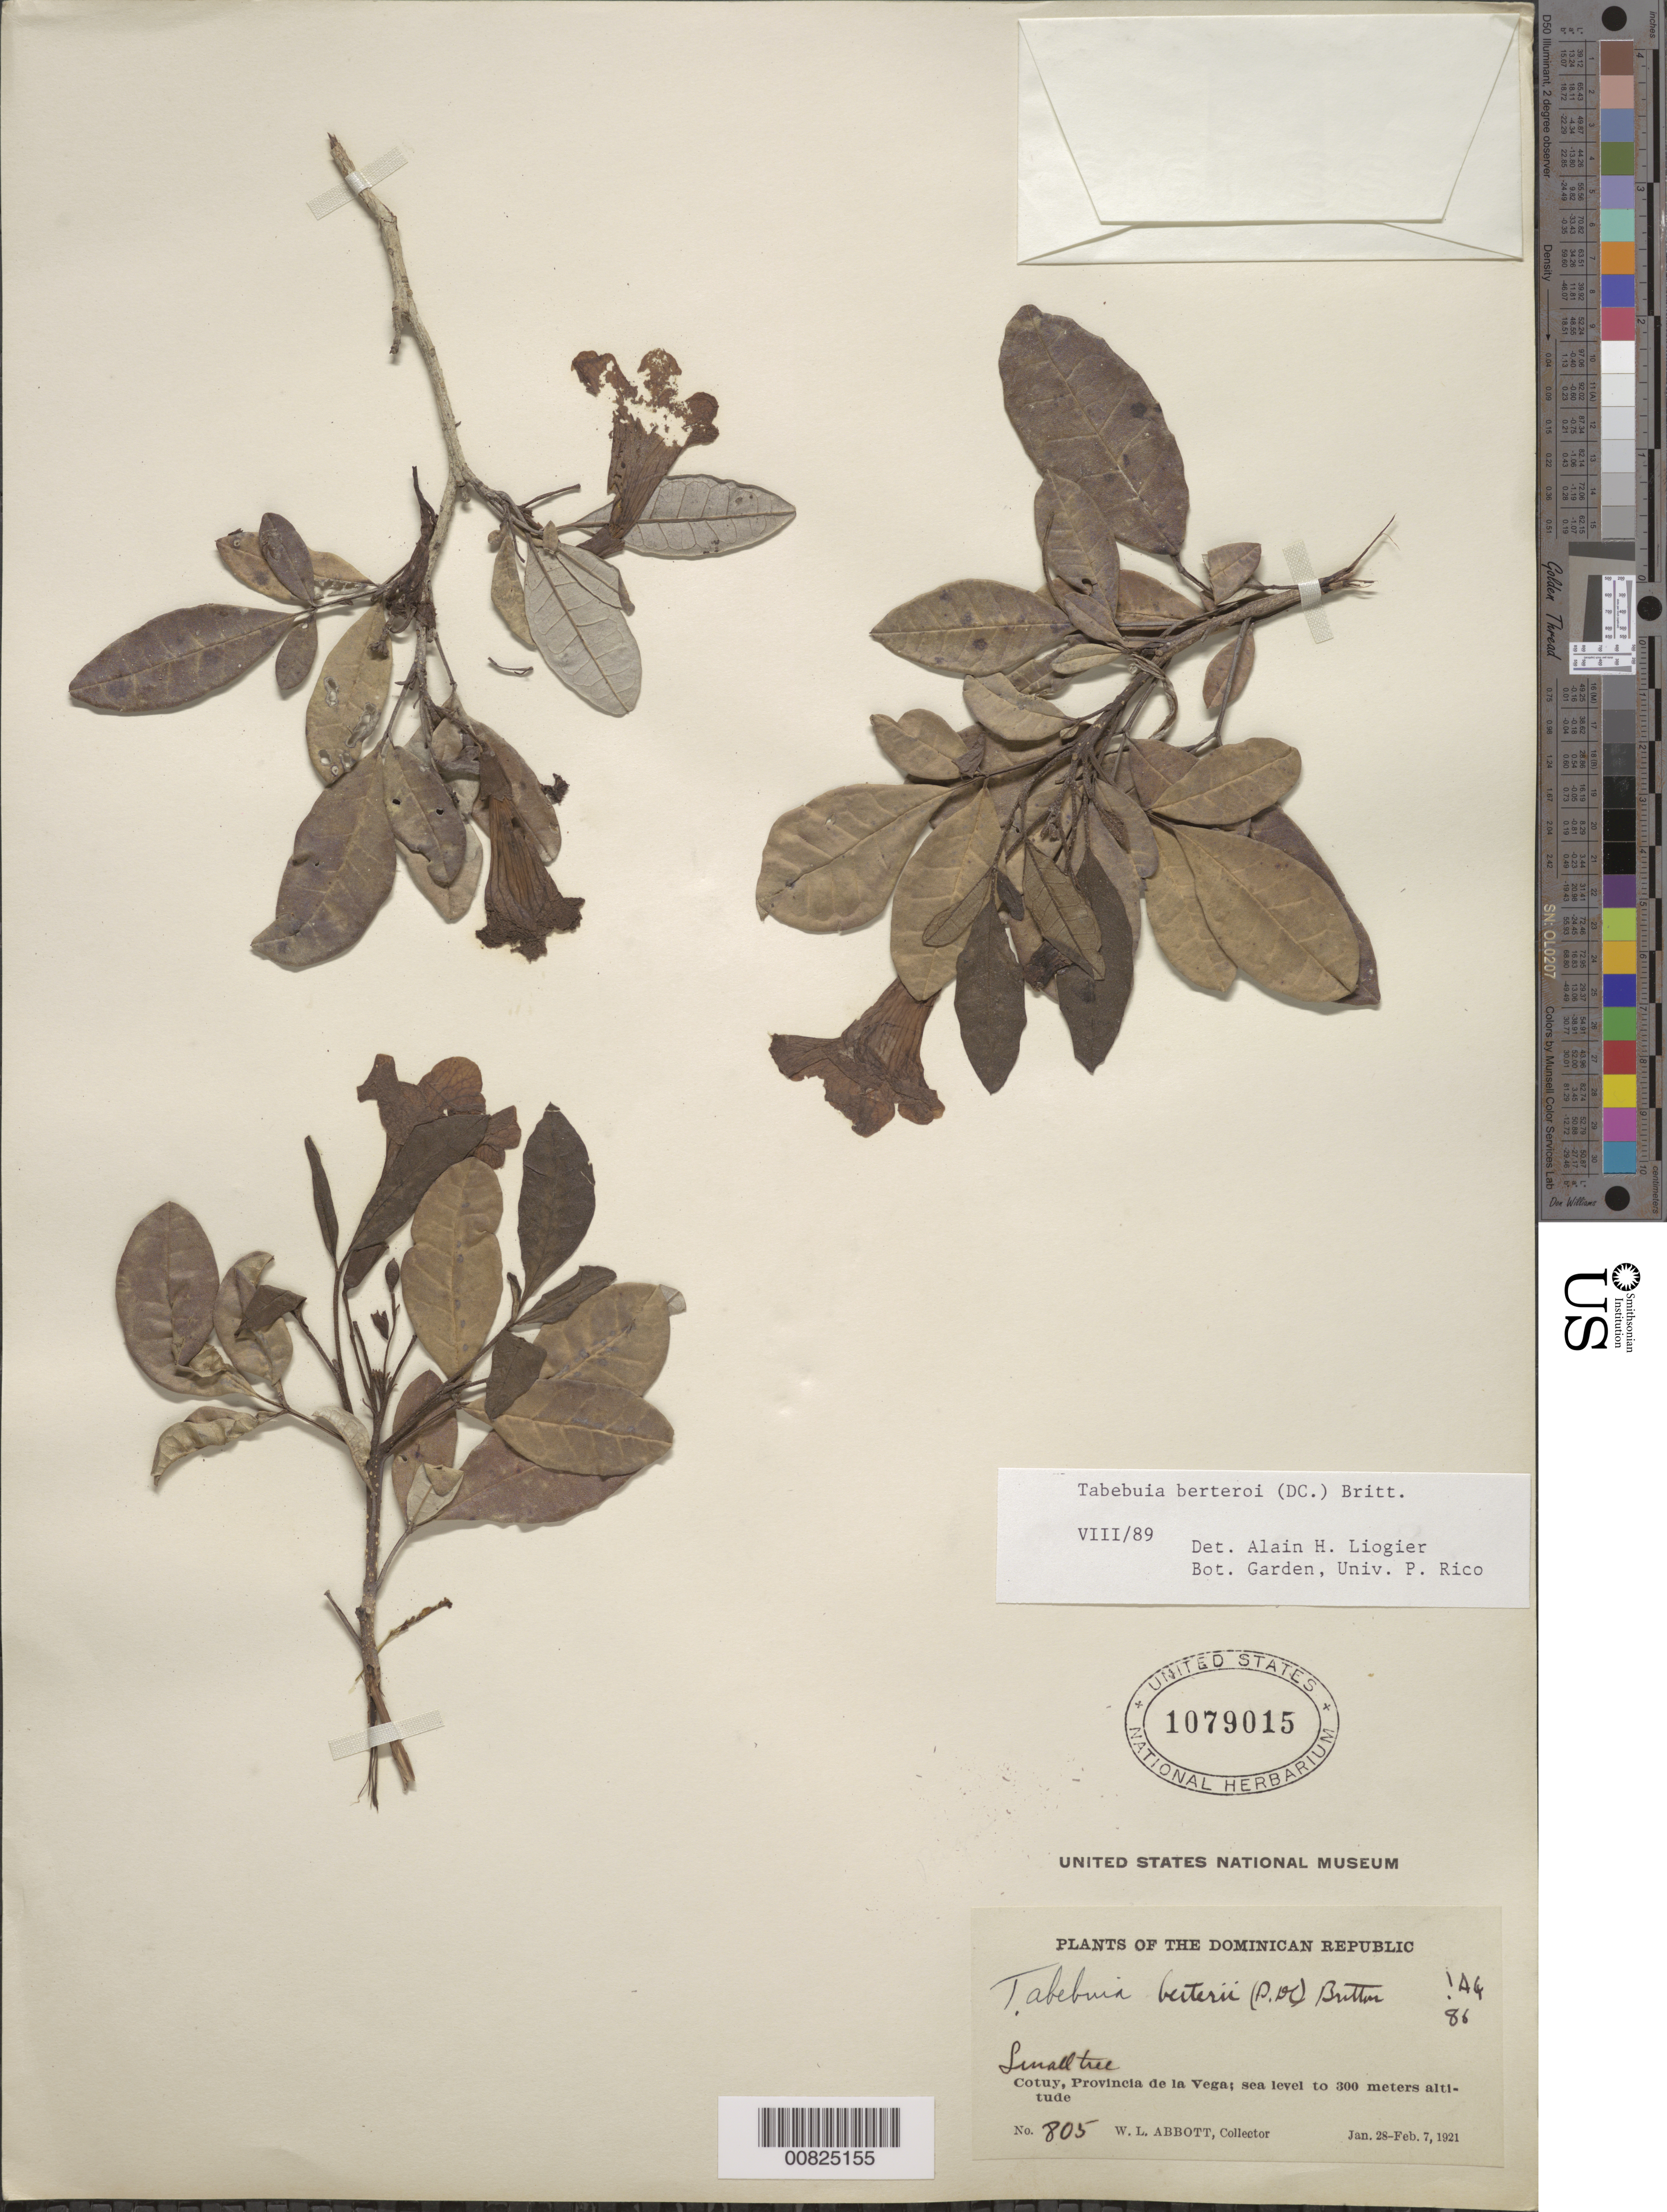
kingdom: Plantae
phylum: Tracheophyta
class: Magnoliopsida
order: Lamiales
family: Bignoniaceae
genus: Tabebuia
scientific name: Tabebuia berteroi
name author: (DC.) Britton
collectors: W. L. Abbott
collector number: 805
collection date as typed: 28 Feb 1921 to 07 Feb 1921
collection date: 1921-02-07/1921-02-28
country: Dominican Republic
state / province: La Vega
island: Hispaniola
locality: Cotuy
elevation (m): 0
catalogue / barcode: US 1079015